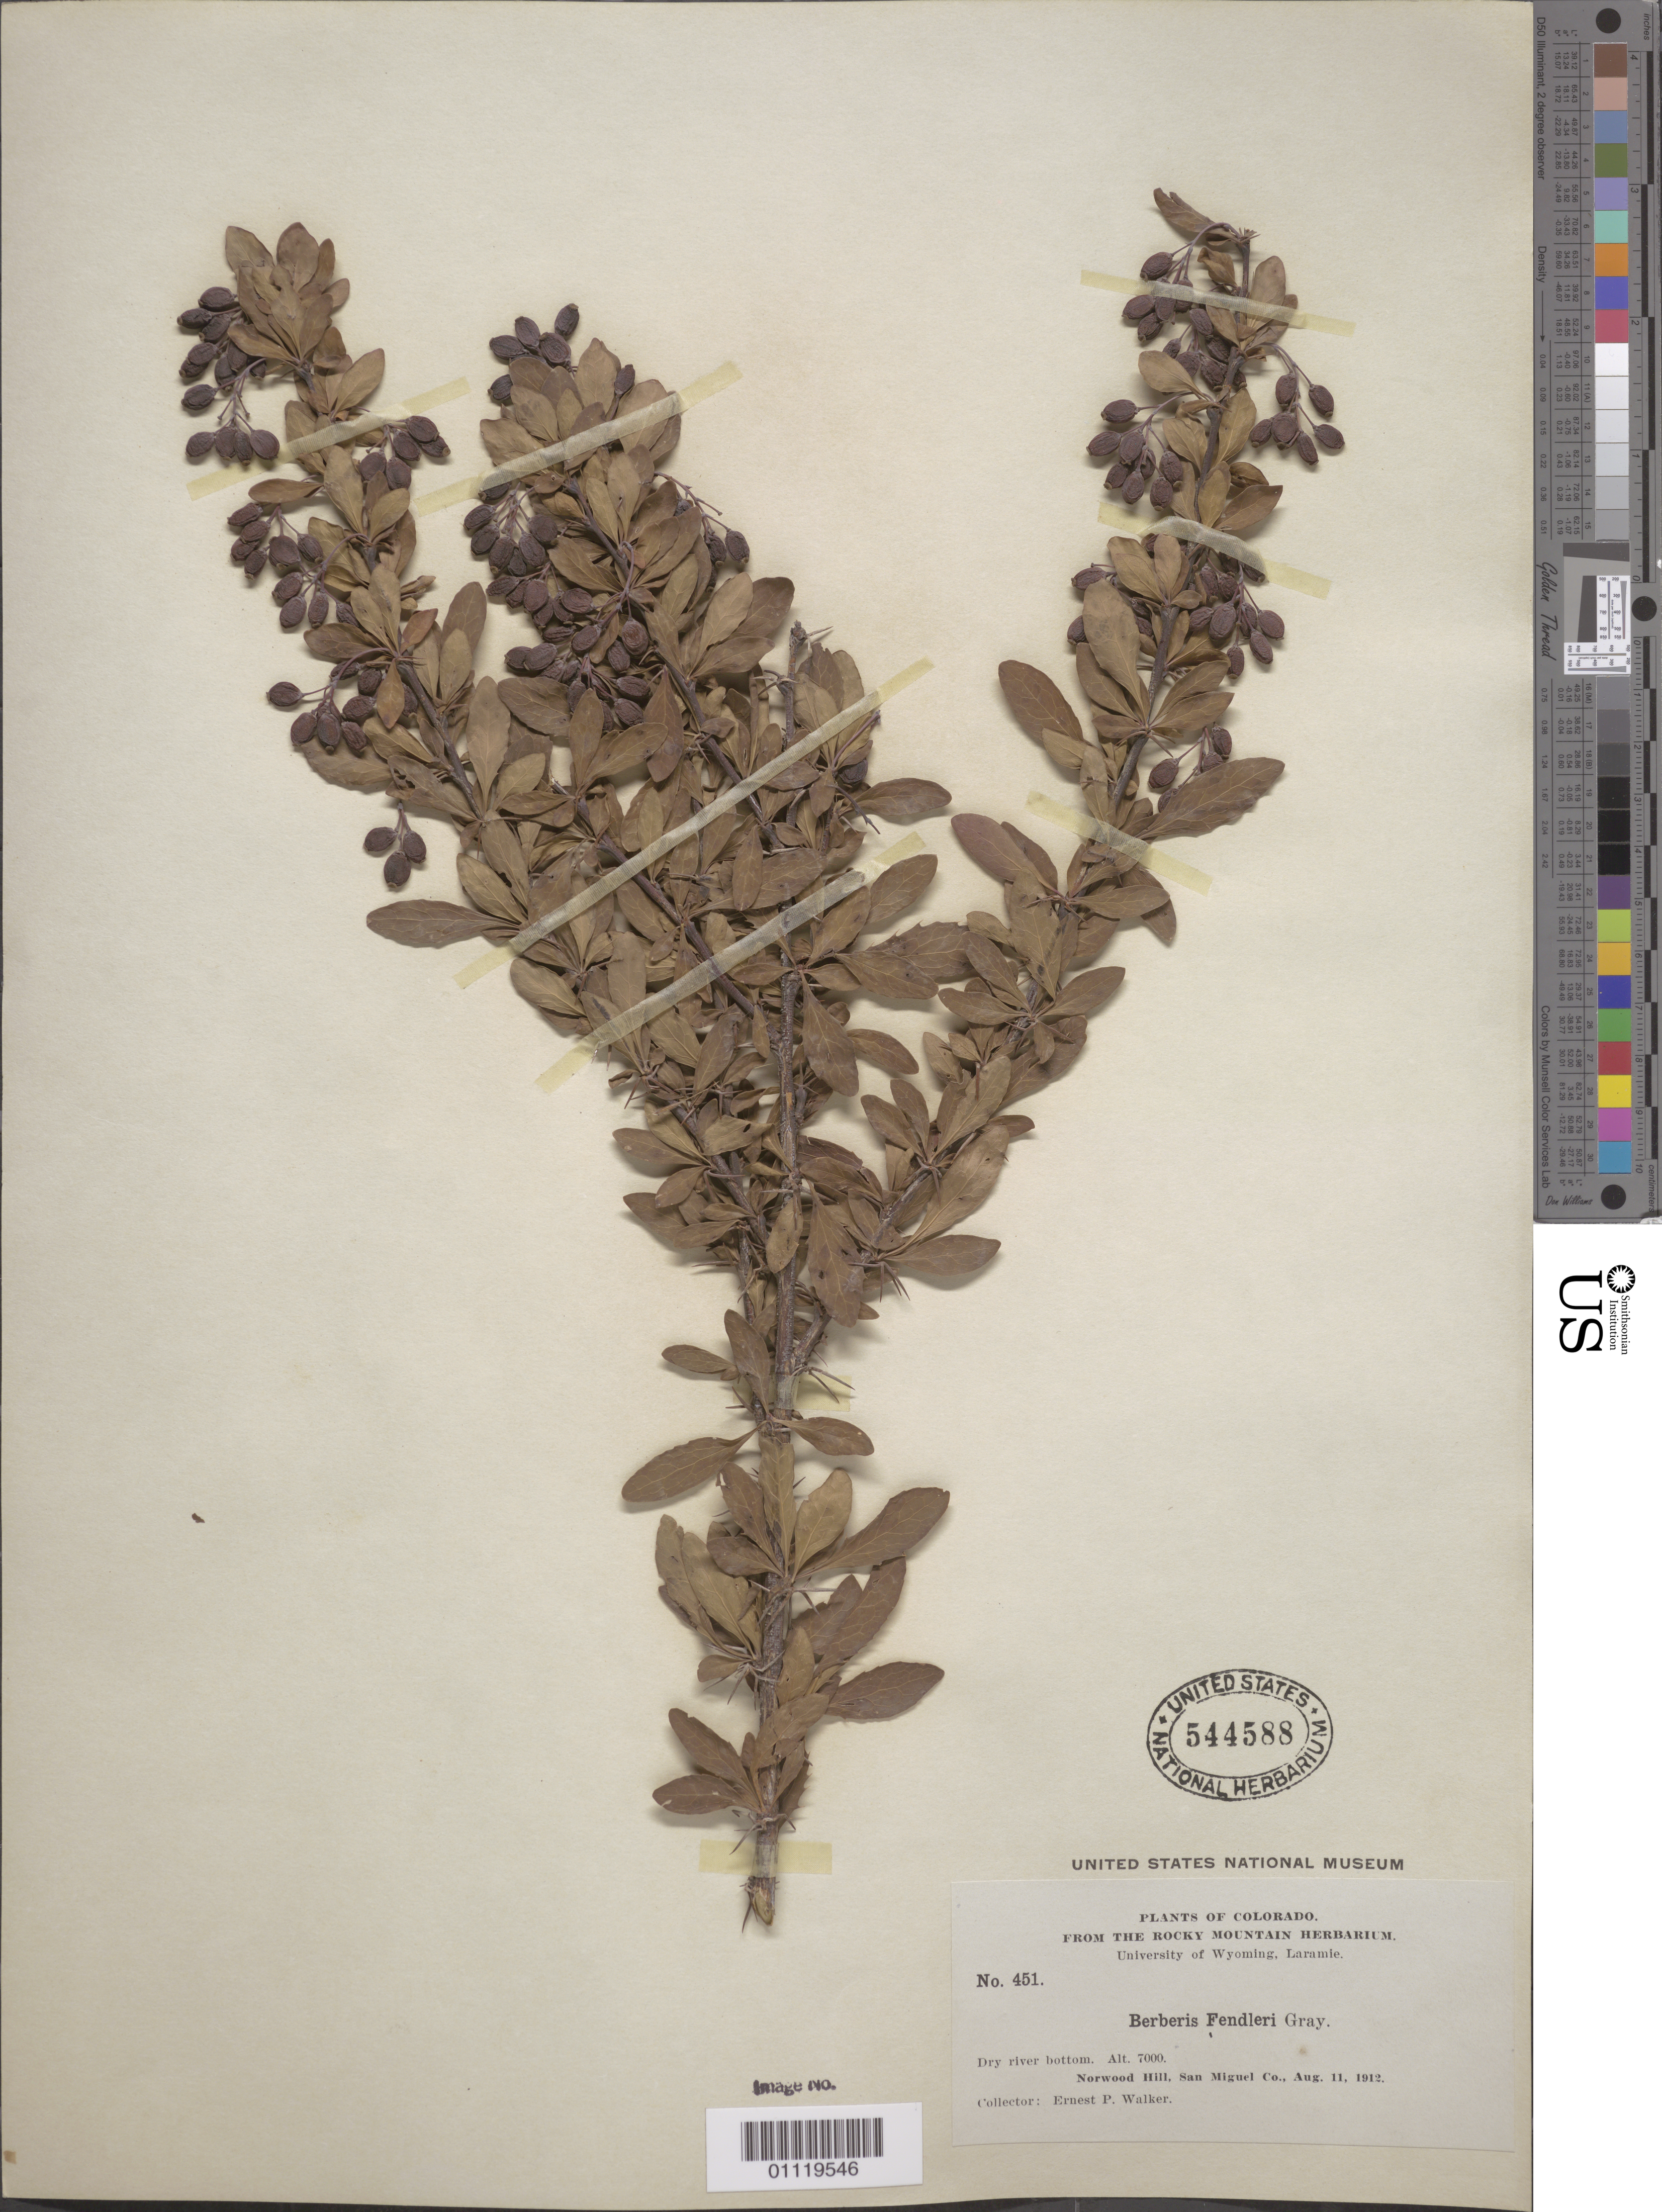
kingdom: Plantae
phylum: Tracheophyta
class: Magnoliopsida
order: Ranunculales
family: Berberidaceae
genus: Berberis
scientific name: Berberis fendleri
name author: A. Gray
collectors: E. Walker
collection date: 1912-08-11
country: United States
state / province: Colorado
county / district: San Miguel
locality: San Miguel County, Norwood Hill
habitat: Dry river bottom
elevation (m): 2134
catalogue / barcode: US 544588